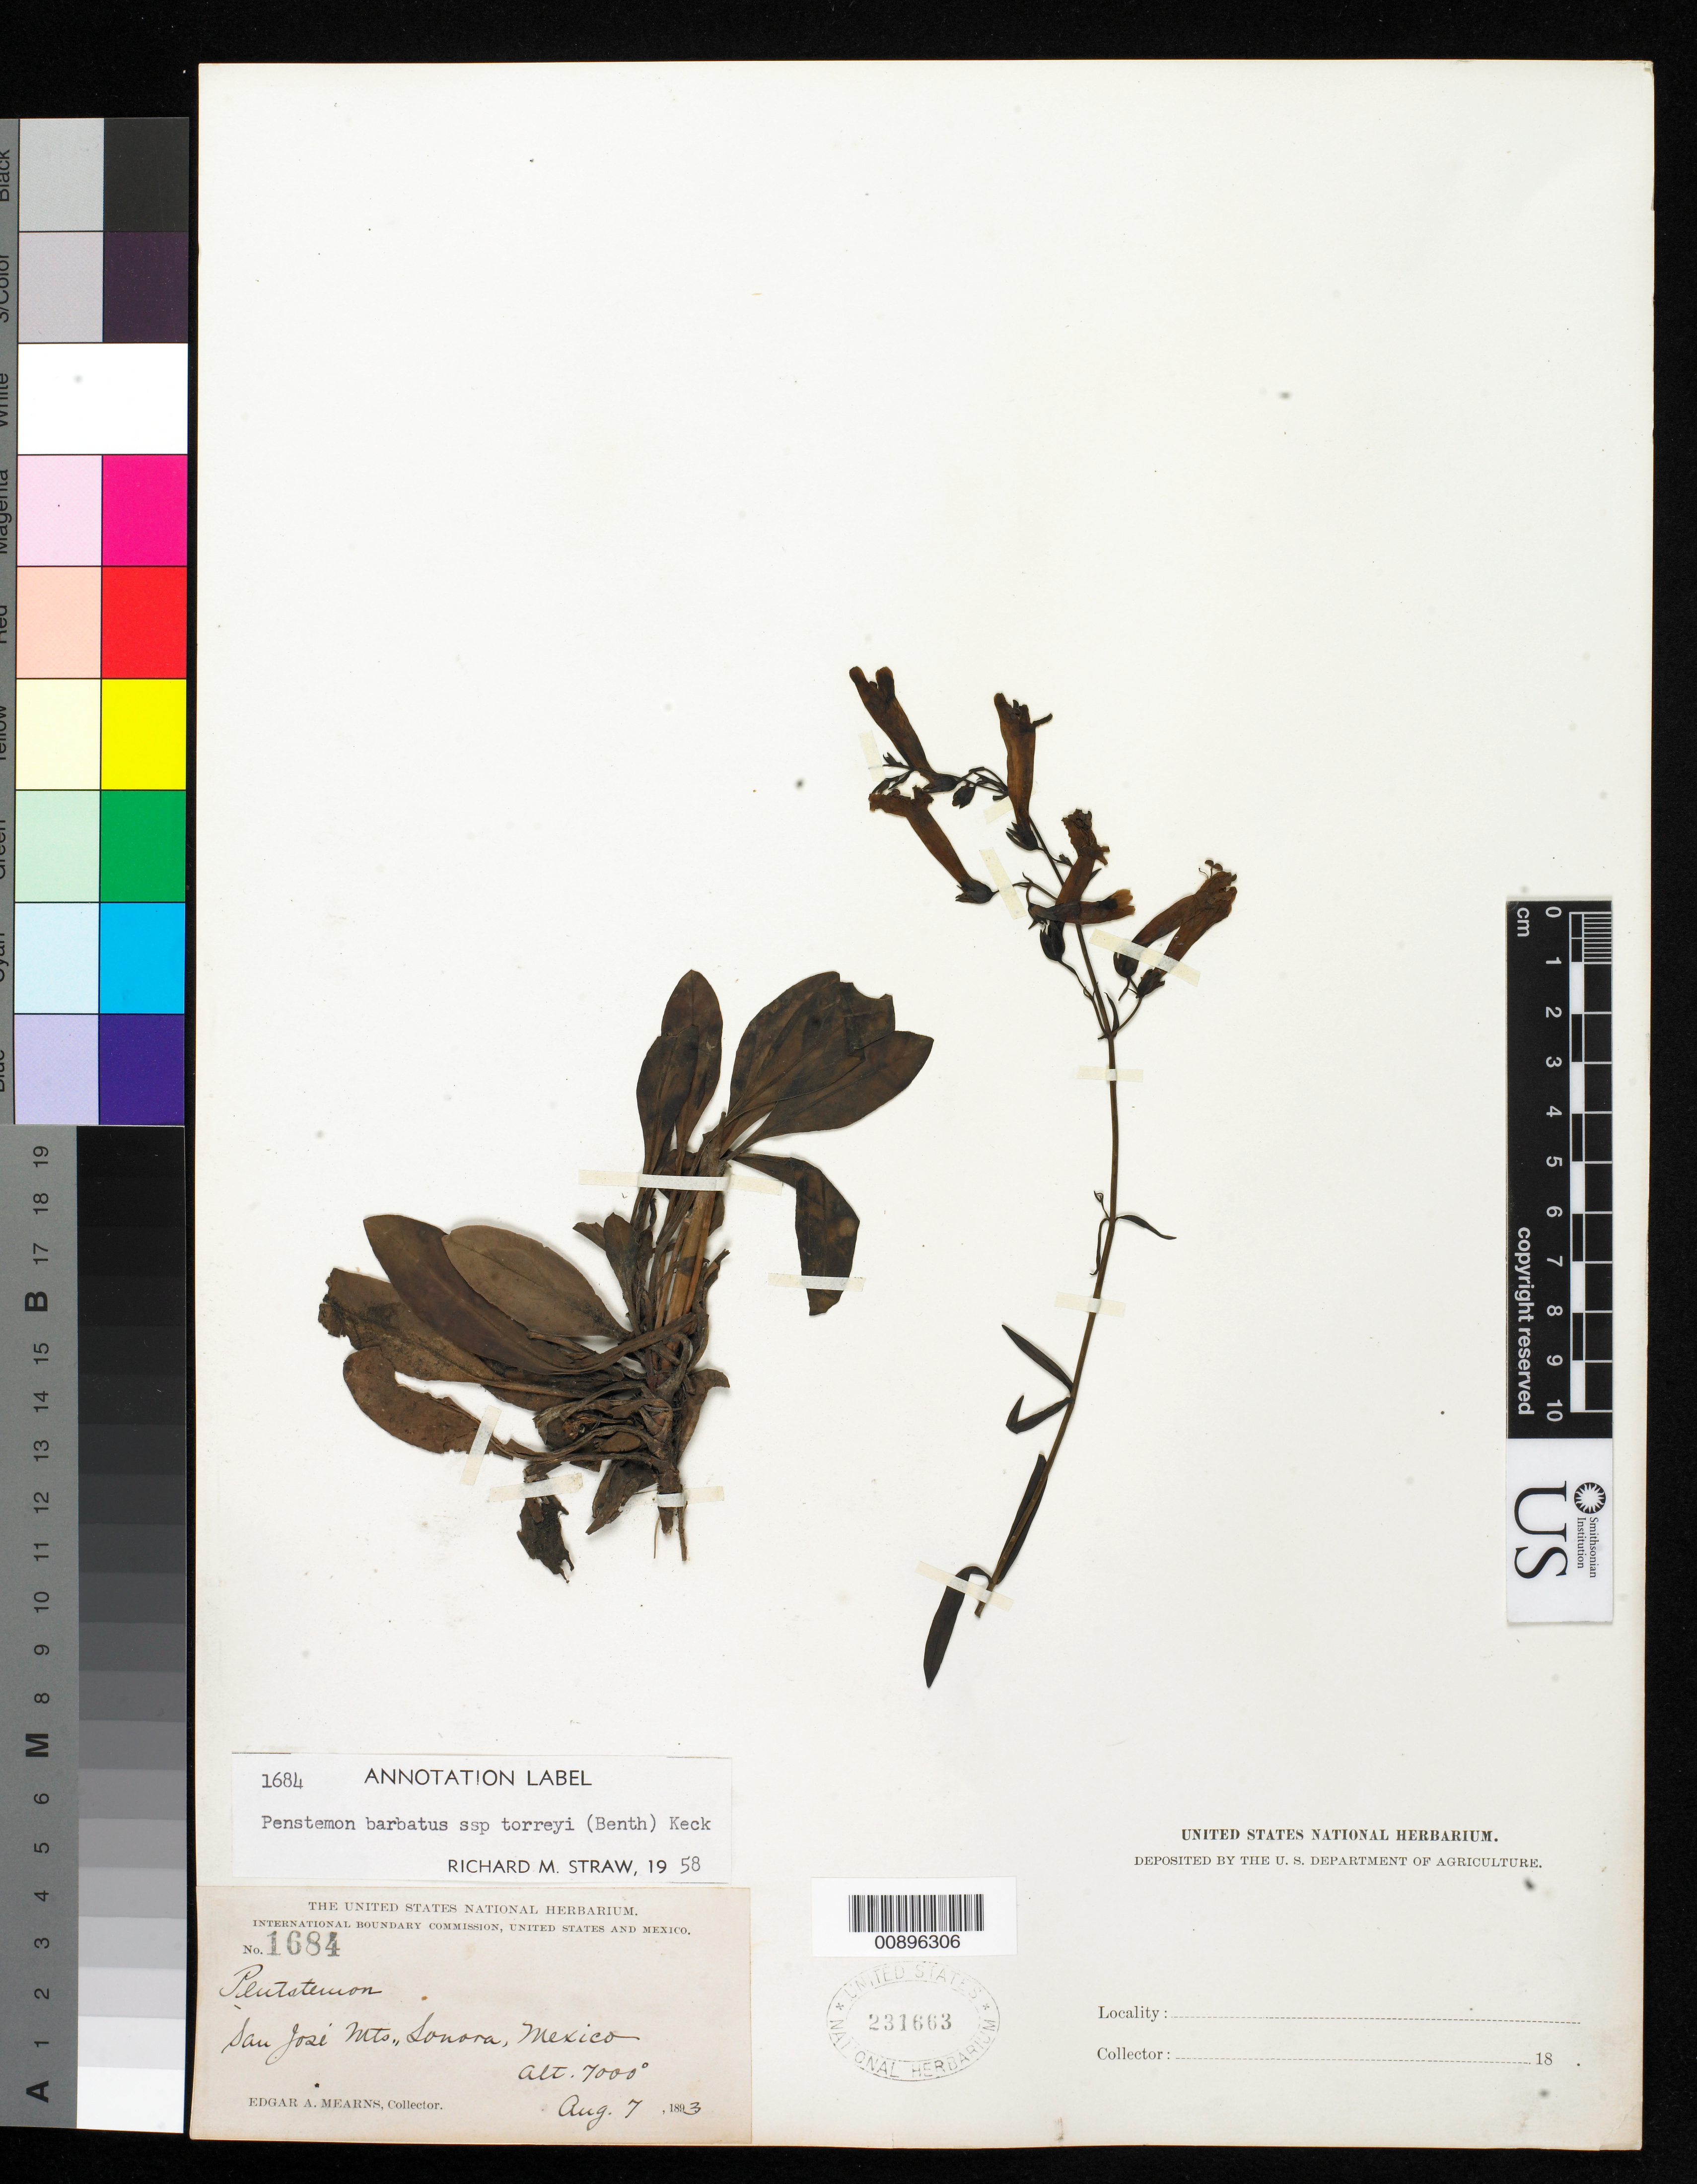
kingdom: Plantae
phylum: Tracheophyta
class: Magnoliopsida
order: Lamiales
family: Plantaginaceae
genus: Penstemon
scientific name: Penstemon barbatus subsp. torreyi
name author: (Benth.) D.D. Keck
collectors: E. A. Mearns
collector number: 1684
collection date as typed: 07 Aug 1893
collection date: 1893-08-07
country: Mexico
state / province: Sonora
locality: San José Mts., Sonora.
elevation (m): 2134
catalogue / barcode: US 231663